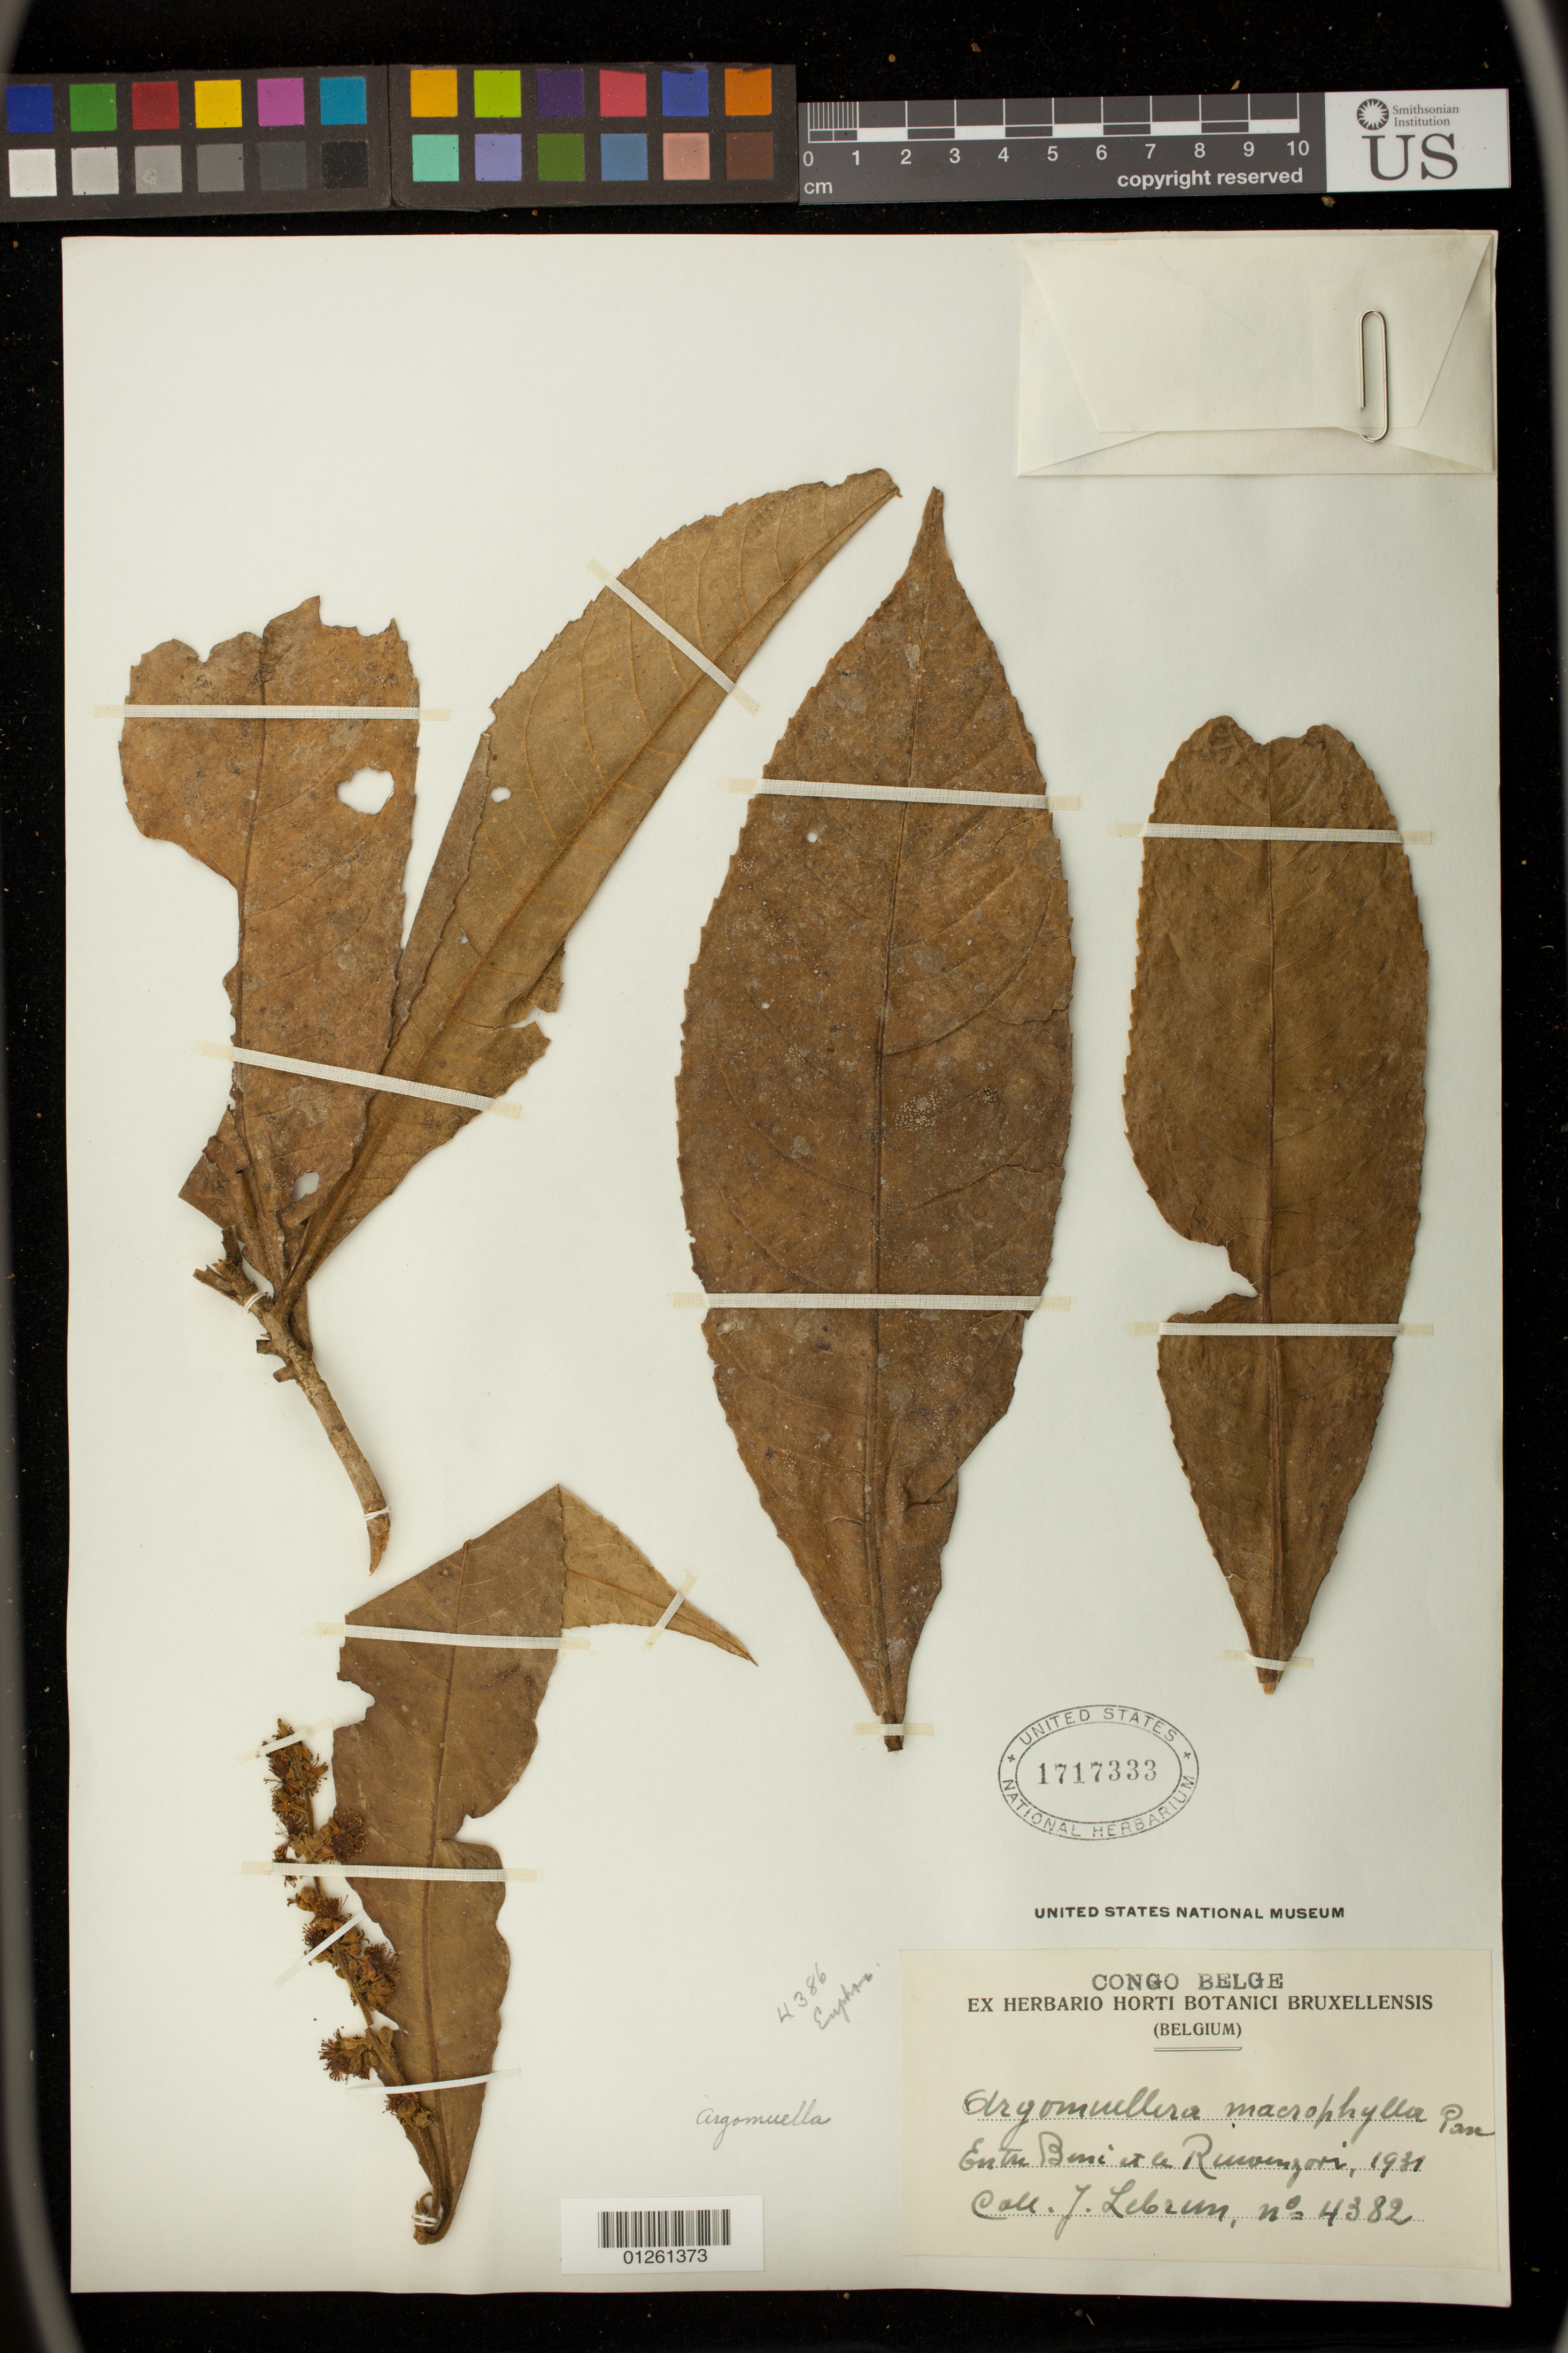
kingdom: Plantae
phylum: Tracheophyta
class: Magnoliopsida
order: Malpighiales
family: Euphorbiaceae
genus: Argomuellera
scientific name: Argomuellera macrophylla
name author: Pax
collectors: J. A. Lebrun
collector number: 4382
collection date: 1931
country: Congo, Democratic Republic of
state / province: Nord-Kivu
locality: Congo Belge. Entre Beni et a Ruwenzori.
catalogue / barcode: US 1717333